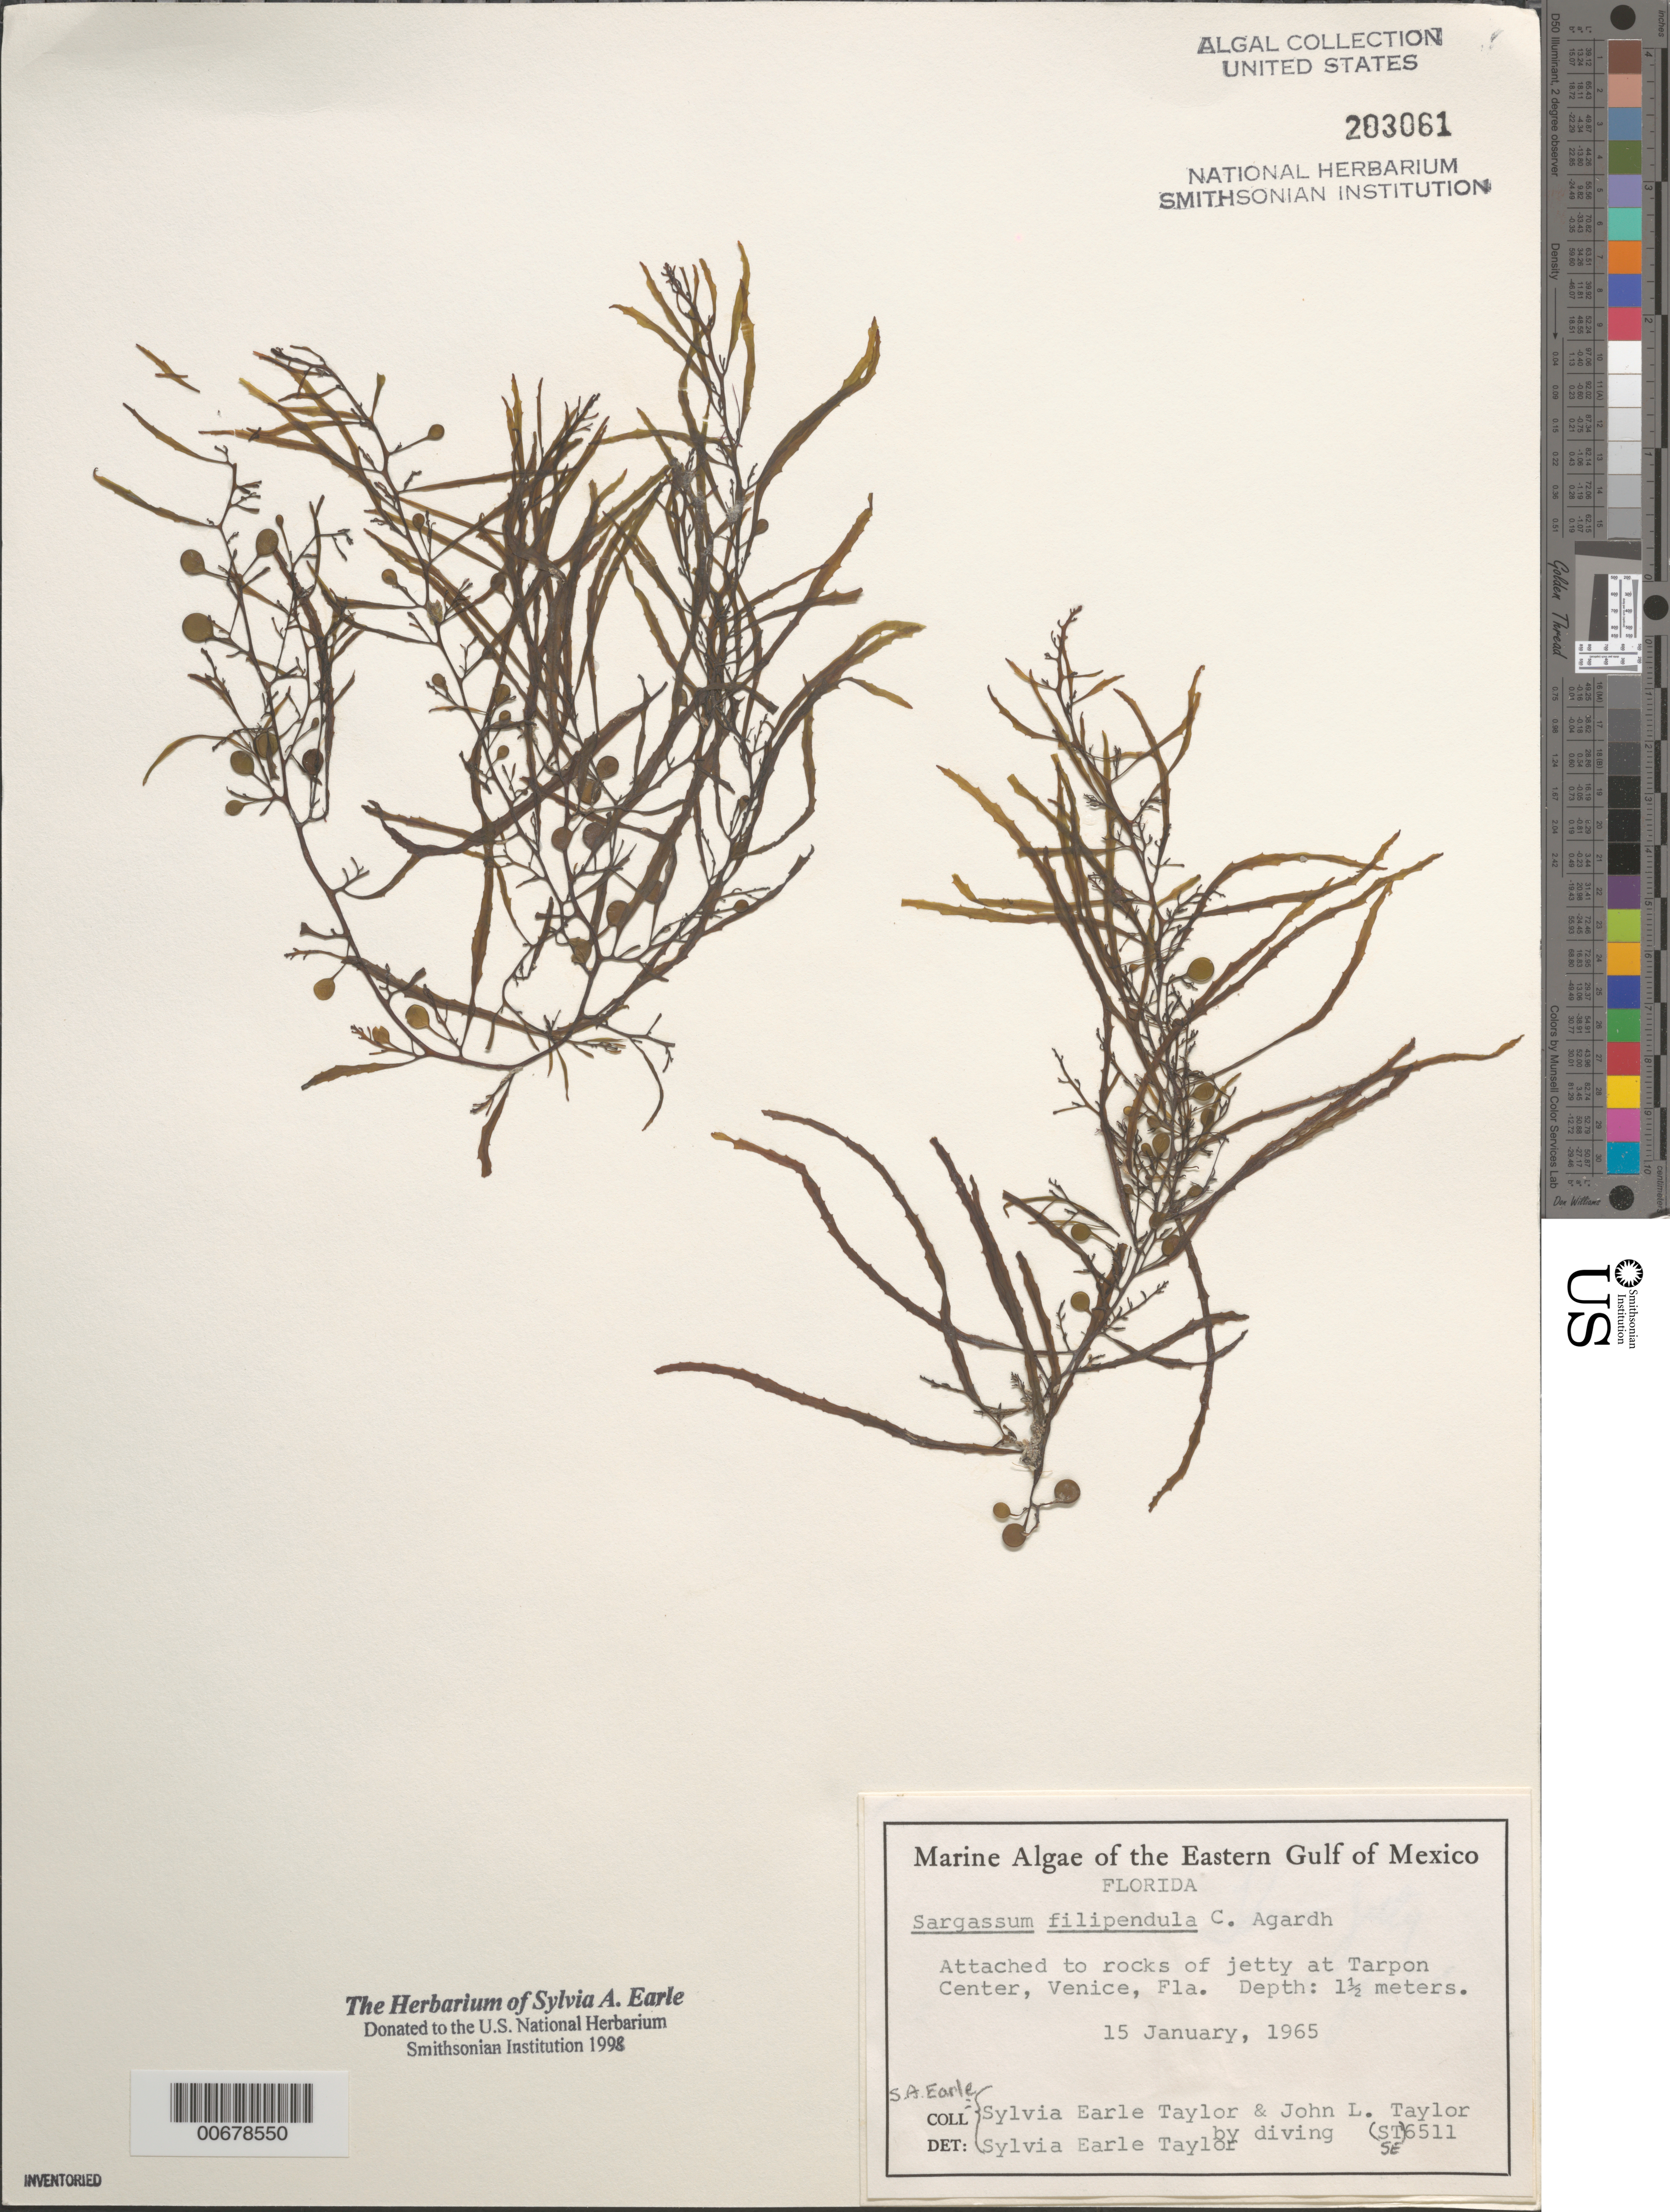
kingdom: Chromista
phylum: Ochrophyta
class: Phaeophyceae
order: Fucales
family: Sargassaceae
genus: Sargassum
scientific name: Sargassum filipendula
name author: C. Agardh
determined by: Earle, S. A.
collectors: S. A. Earle & J. L. Taylor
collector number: SE 6511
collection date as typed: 15 Jan 1965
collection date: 1965-01-15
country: United States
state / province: Florida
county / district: Sarasota County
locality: Tarpon Center jetty, Venice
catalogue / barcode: US 203061